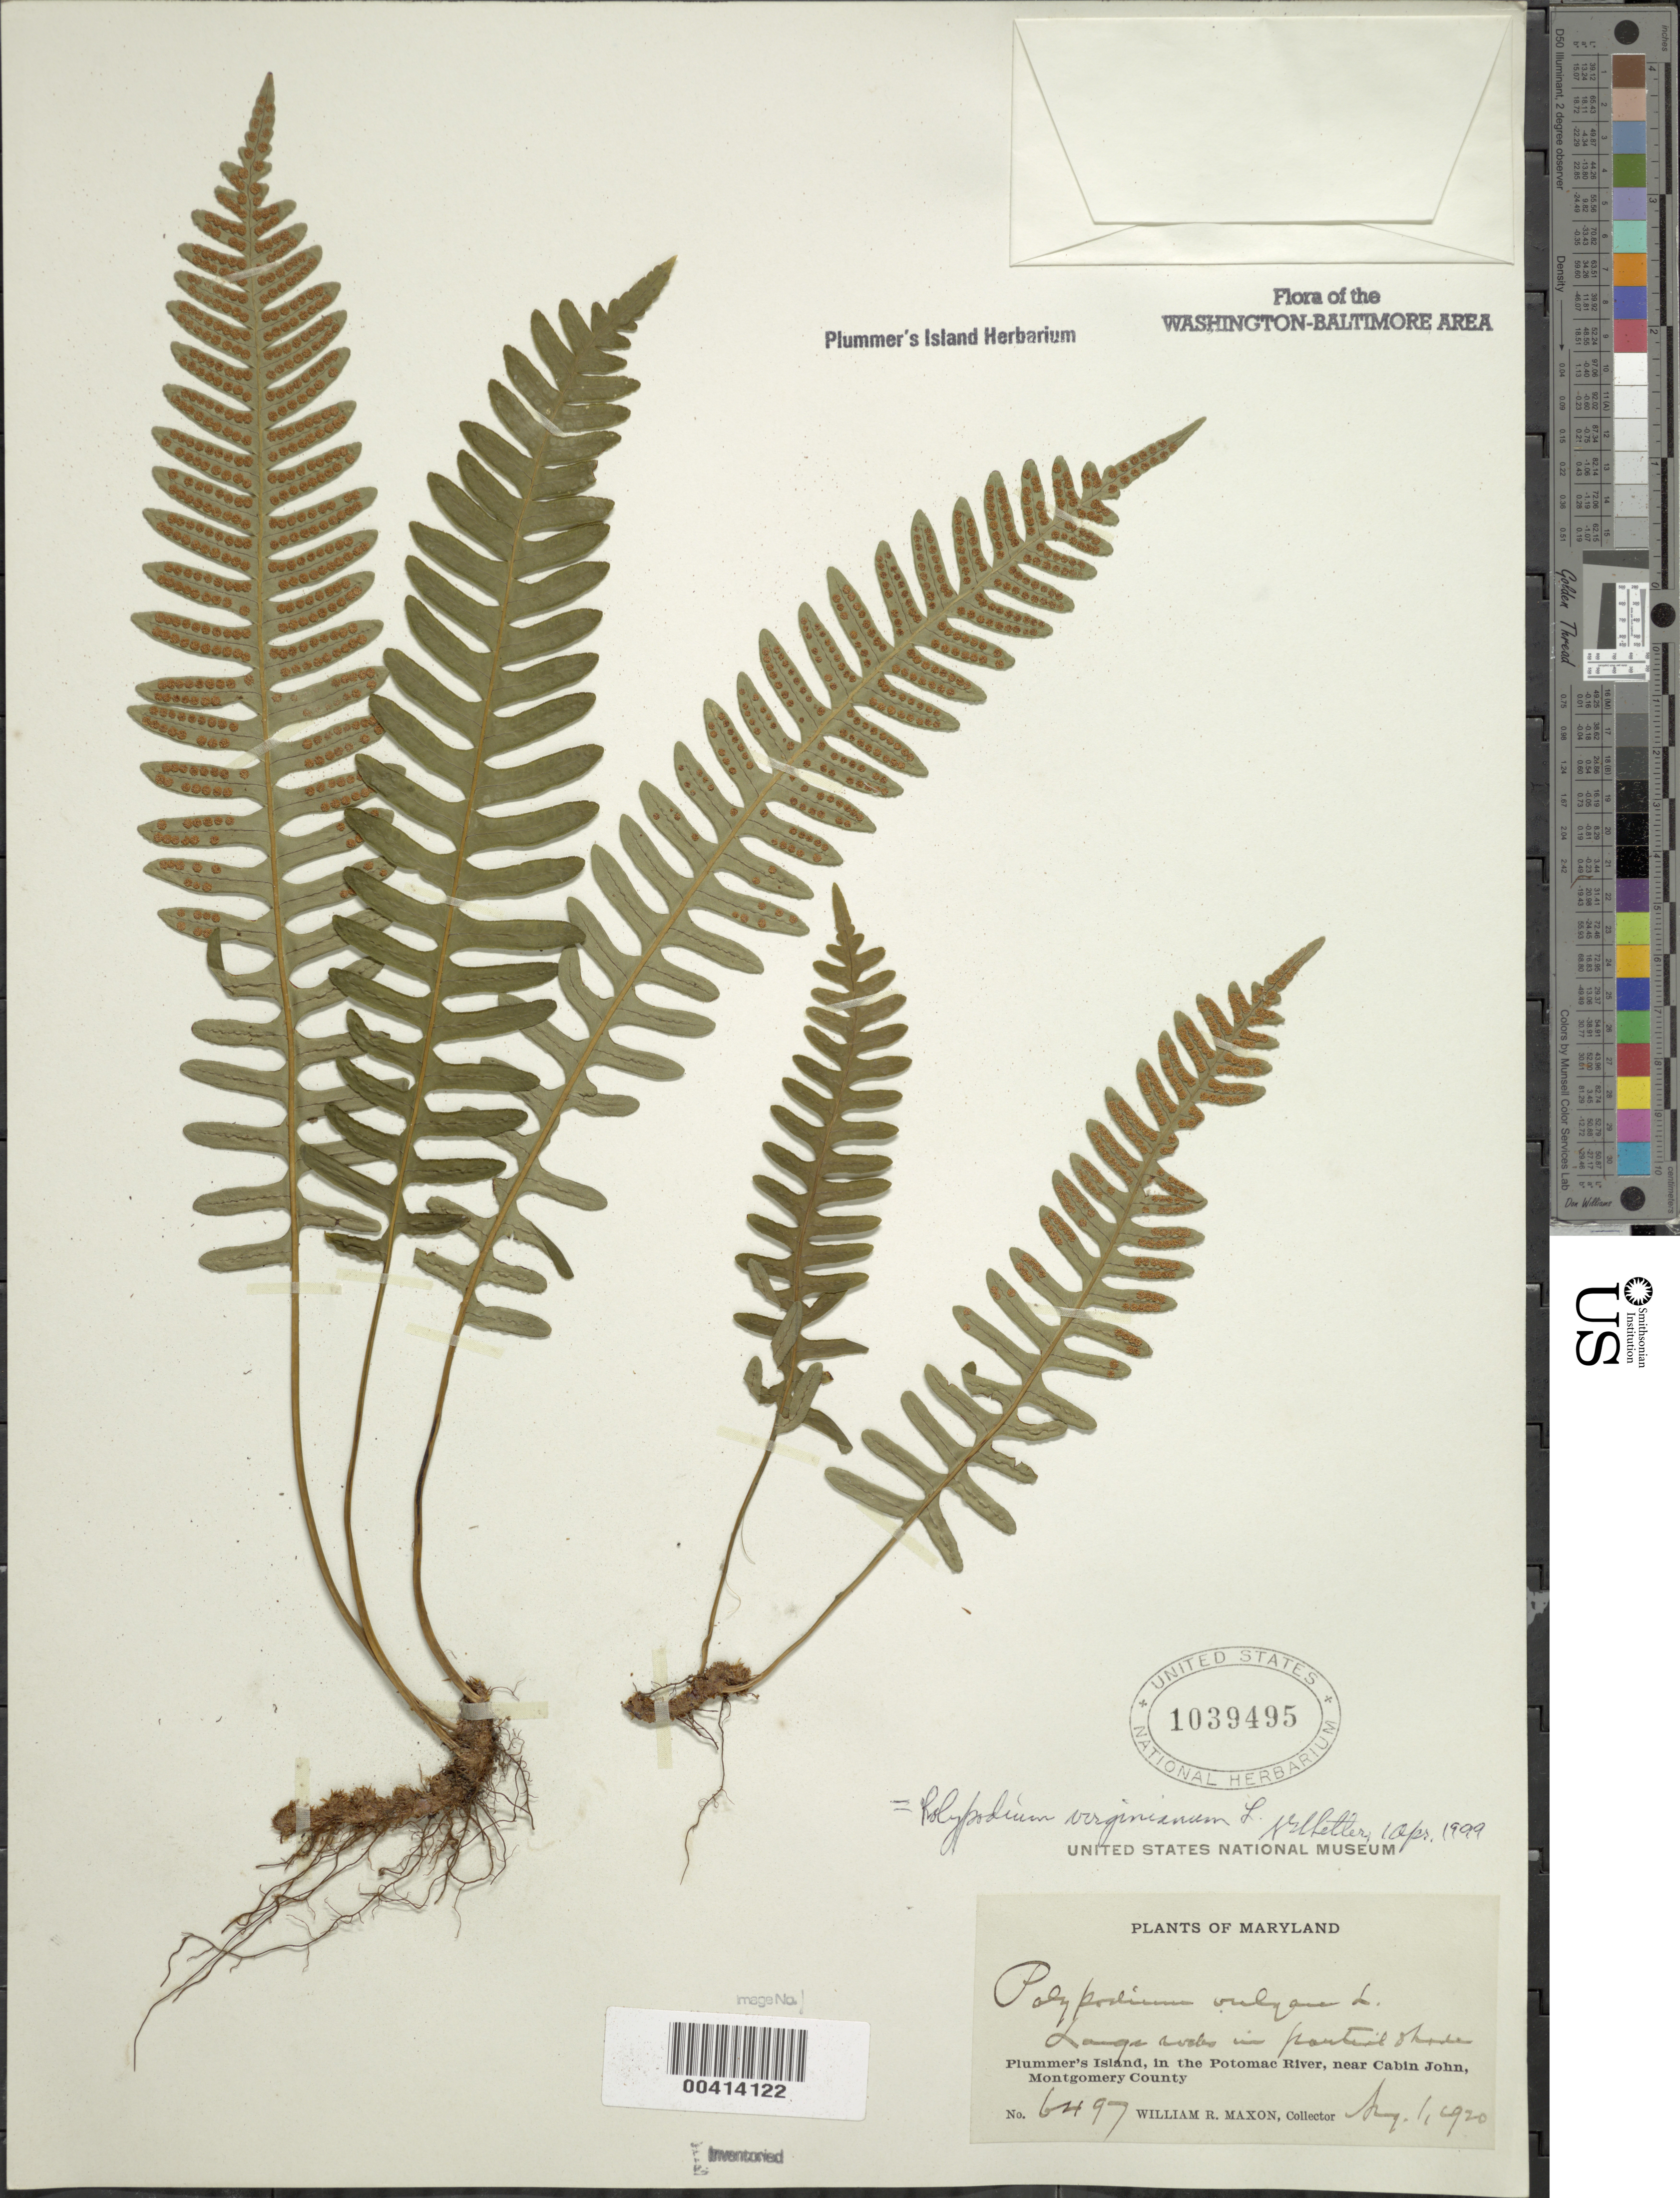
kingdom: Plantae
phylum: Tracheophyta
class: Polypodiopsida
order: Polypodiales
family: Polypodiaceae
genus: Polypodium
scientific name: Polypodium virginianum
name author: L.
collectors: W. R. Maxon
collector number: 6497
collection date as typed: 01 Aug 1920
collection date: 1920-08-01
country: United States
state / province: Maryland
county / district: Montgomery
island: Plummers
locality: Plummer's Island C. & O. Canal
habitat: Large rocks in partial shade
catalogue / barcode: US 1039495